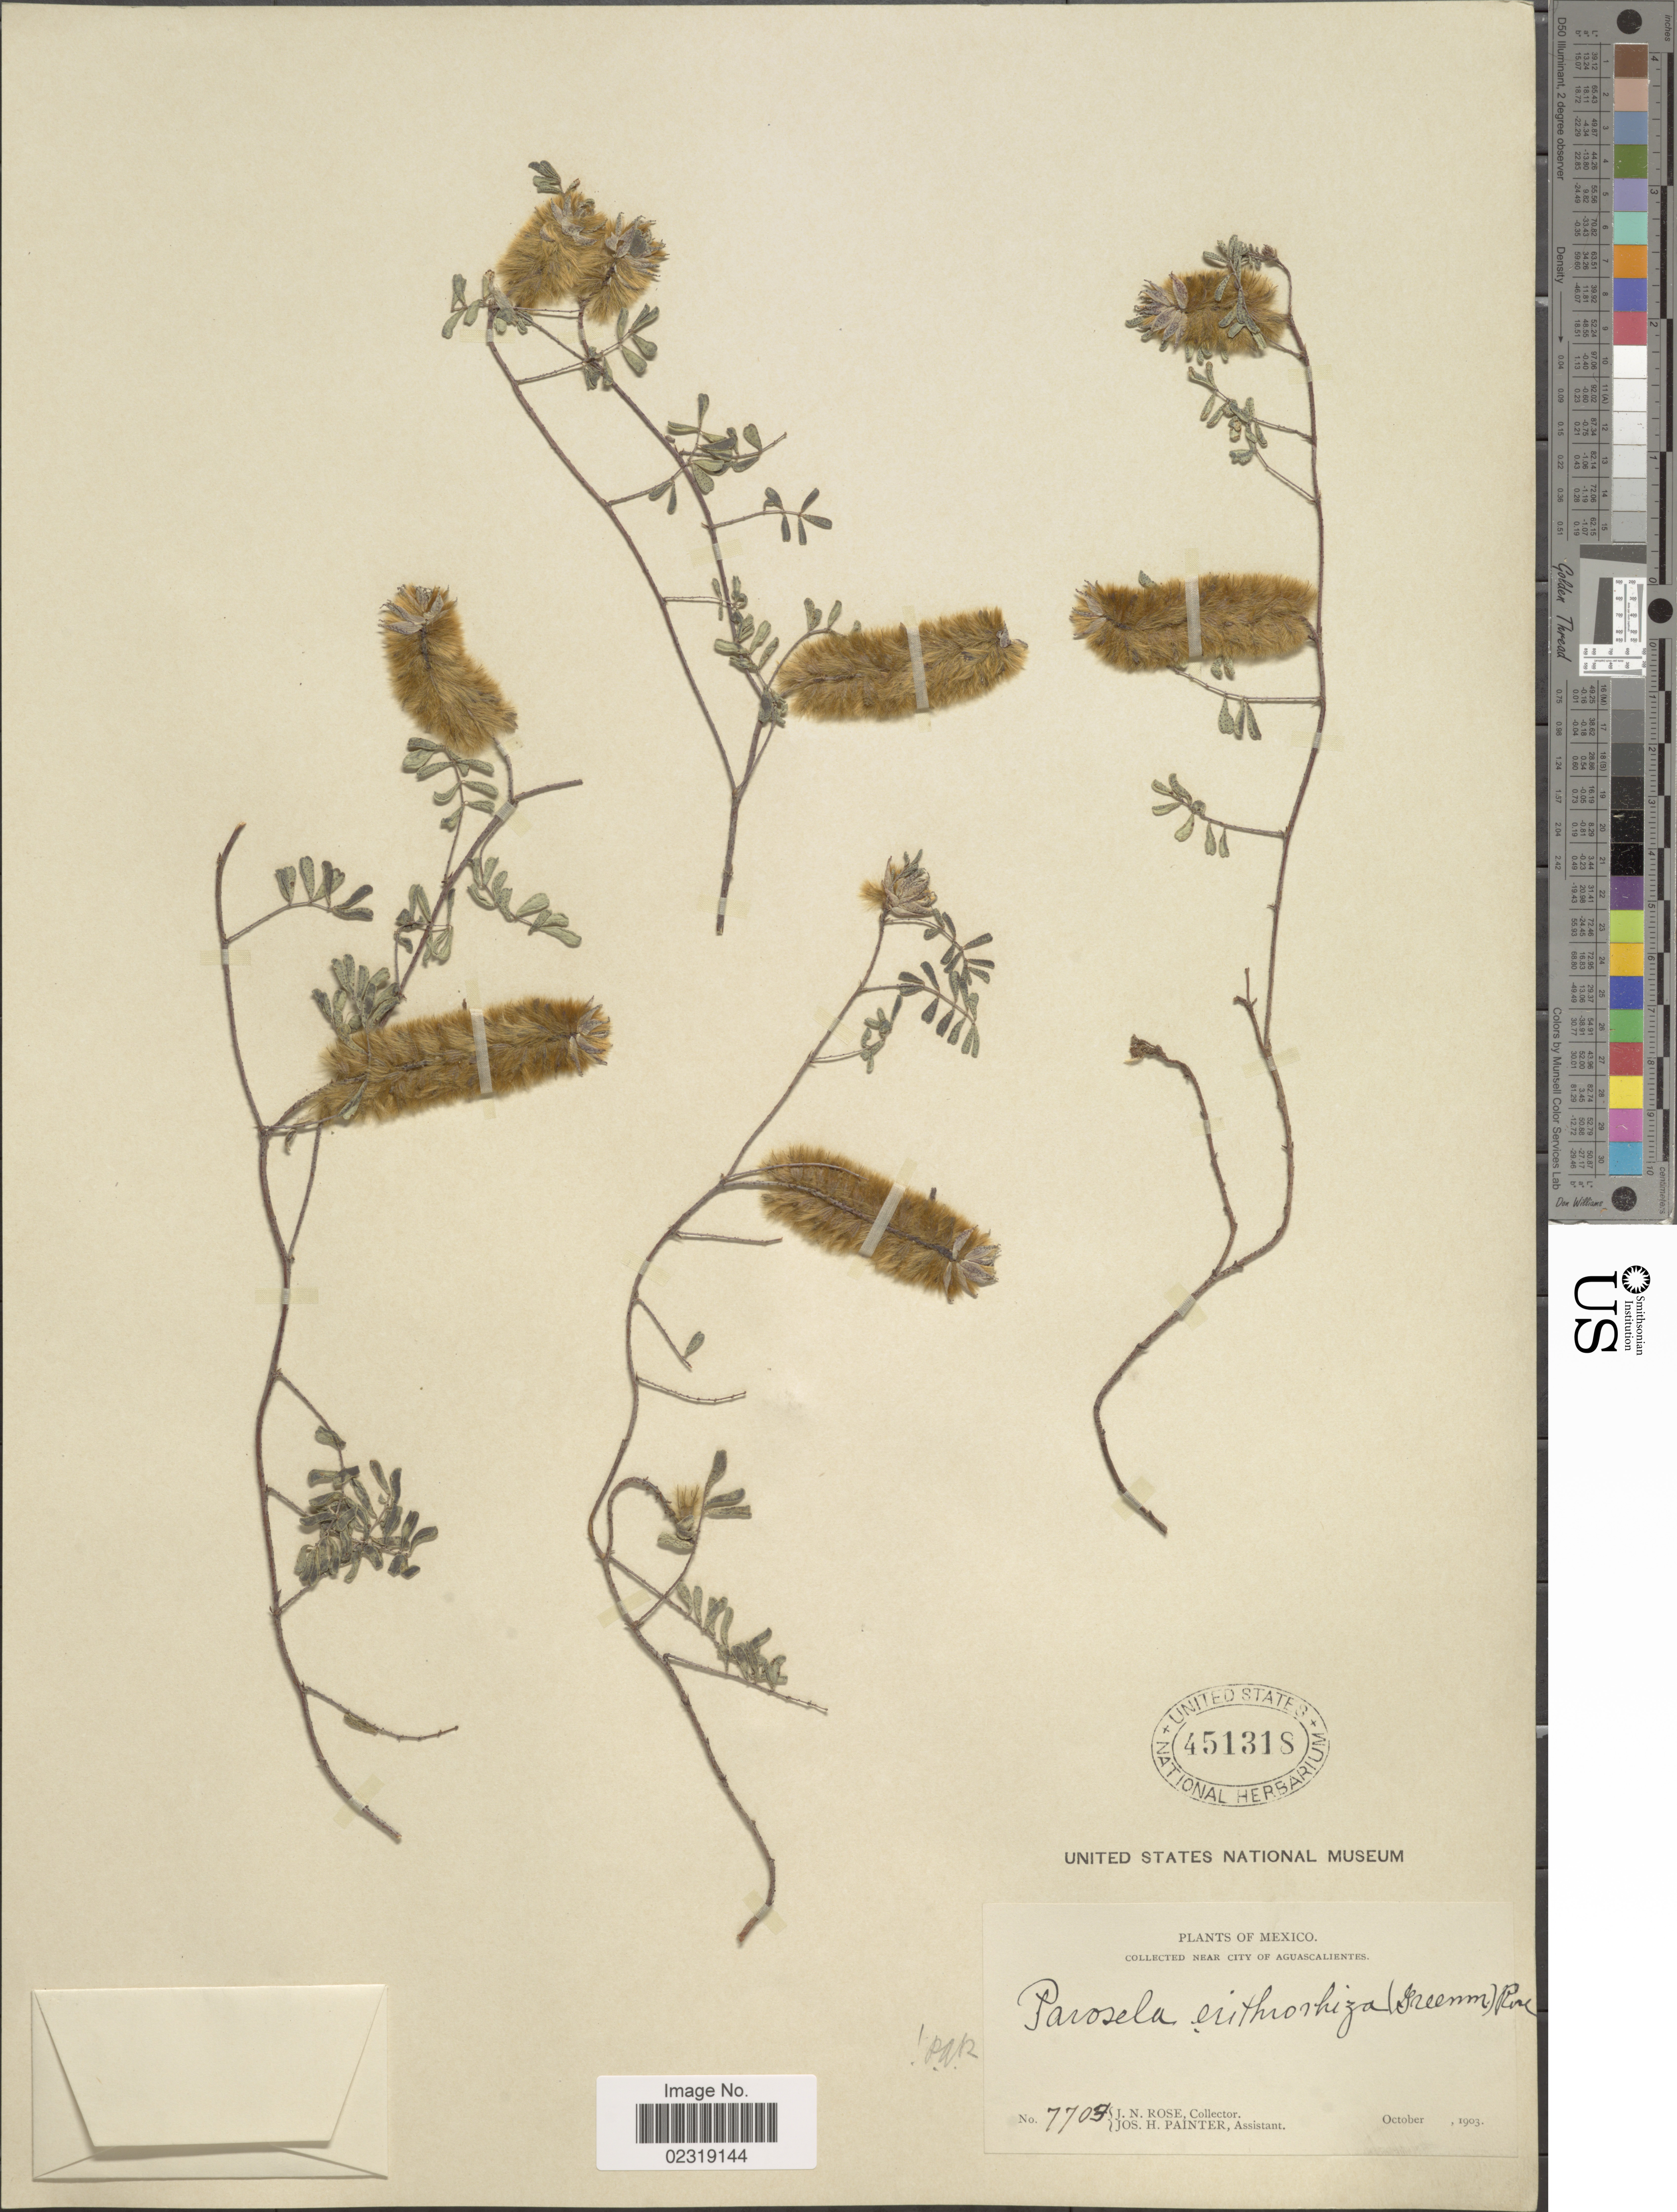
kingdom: Plantae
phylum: Tracheophyta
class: Magnoliopsida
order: Fabales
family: Fabaceae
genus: Dalea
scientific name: Dalea erythrorhiza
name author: Greenm.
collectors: J. N. Rose & J. H. Painter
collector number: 7703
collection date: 1903-10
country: Mexico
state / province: Aguascalientes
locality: Mexico, near city of Aguascalientes.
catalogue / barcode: US 451318